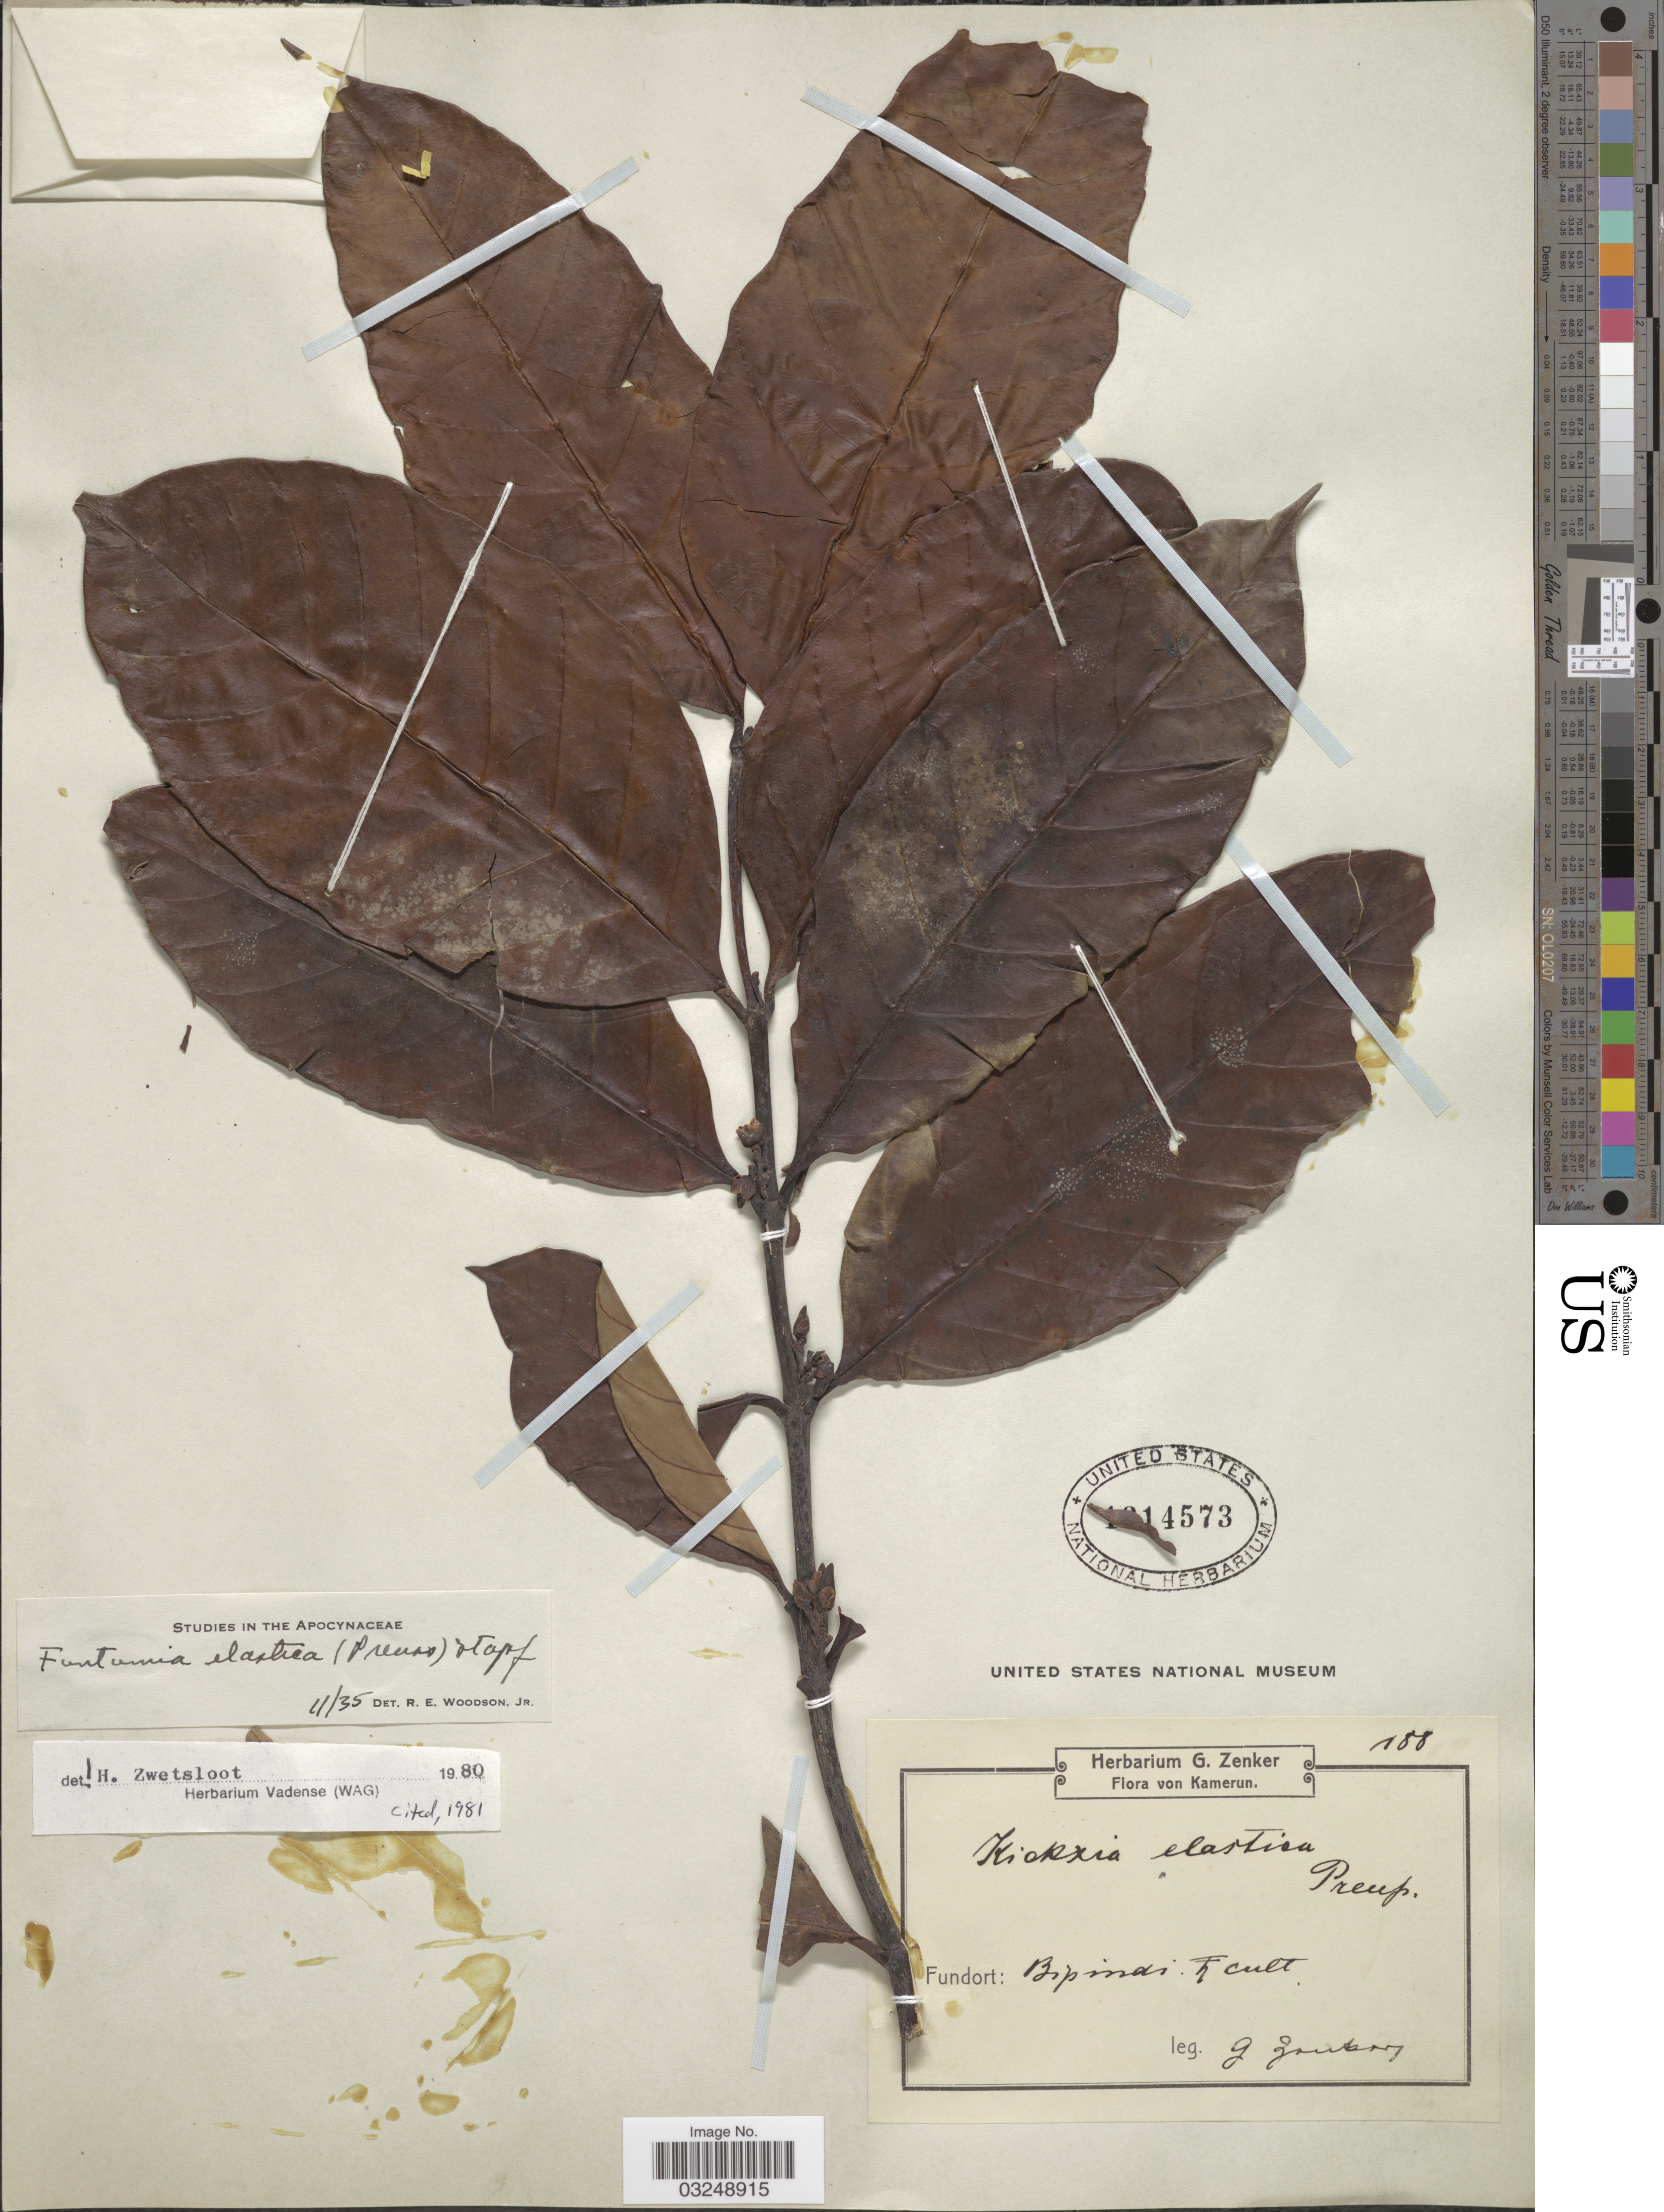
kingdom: Plantae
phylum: Tracheophyta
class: Magnoliopsida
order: Gentianales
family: Apocynaceae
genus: Funtumia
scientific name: Funtumia elastica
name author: Stapf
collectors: G. A. Zenker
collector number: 188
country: Cameroon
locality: Kamerun. Bipindi: F cult [interpreted].